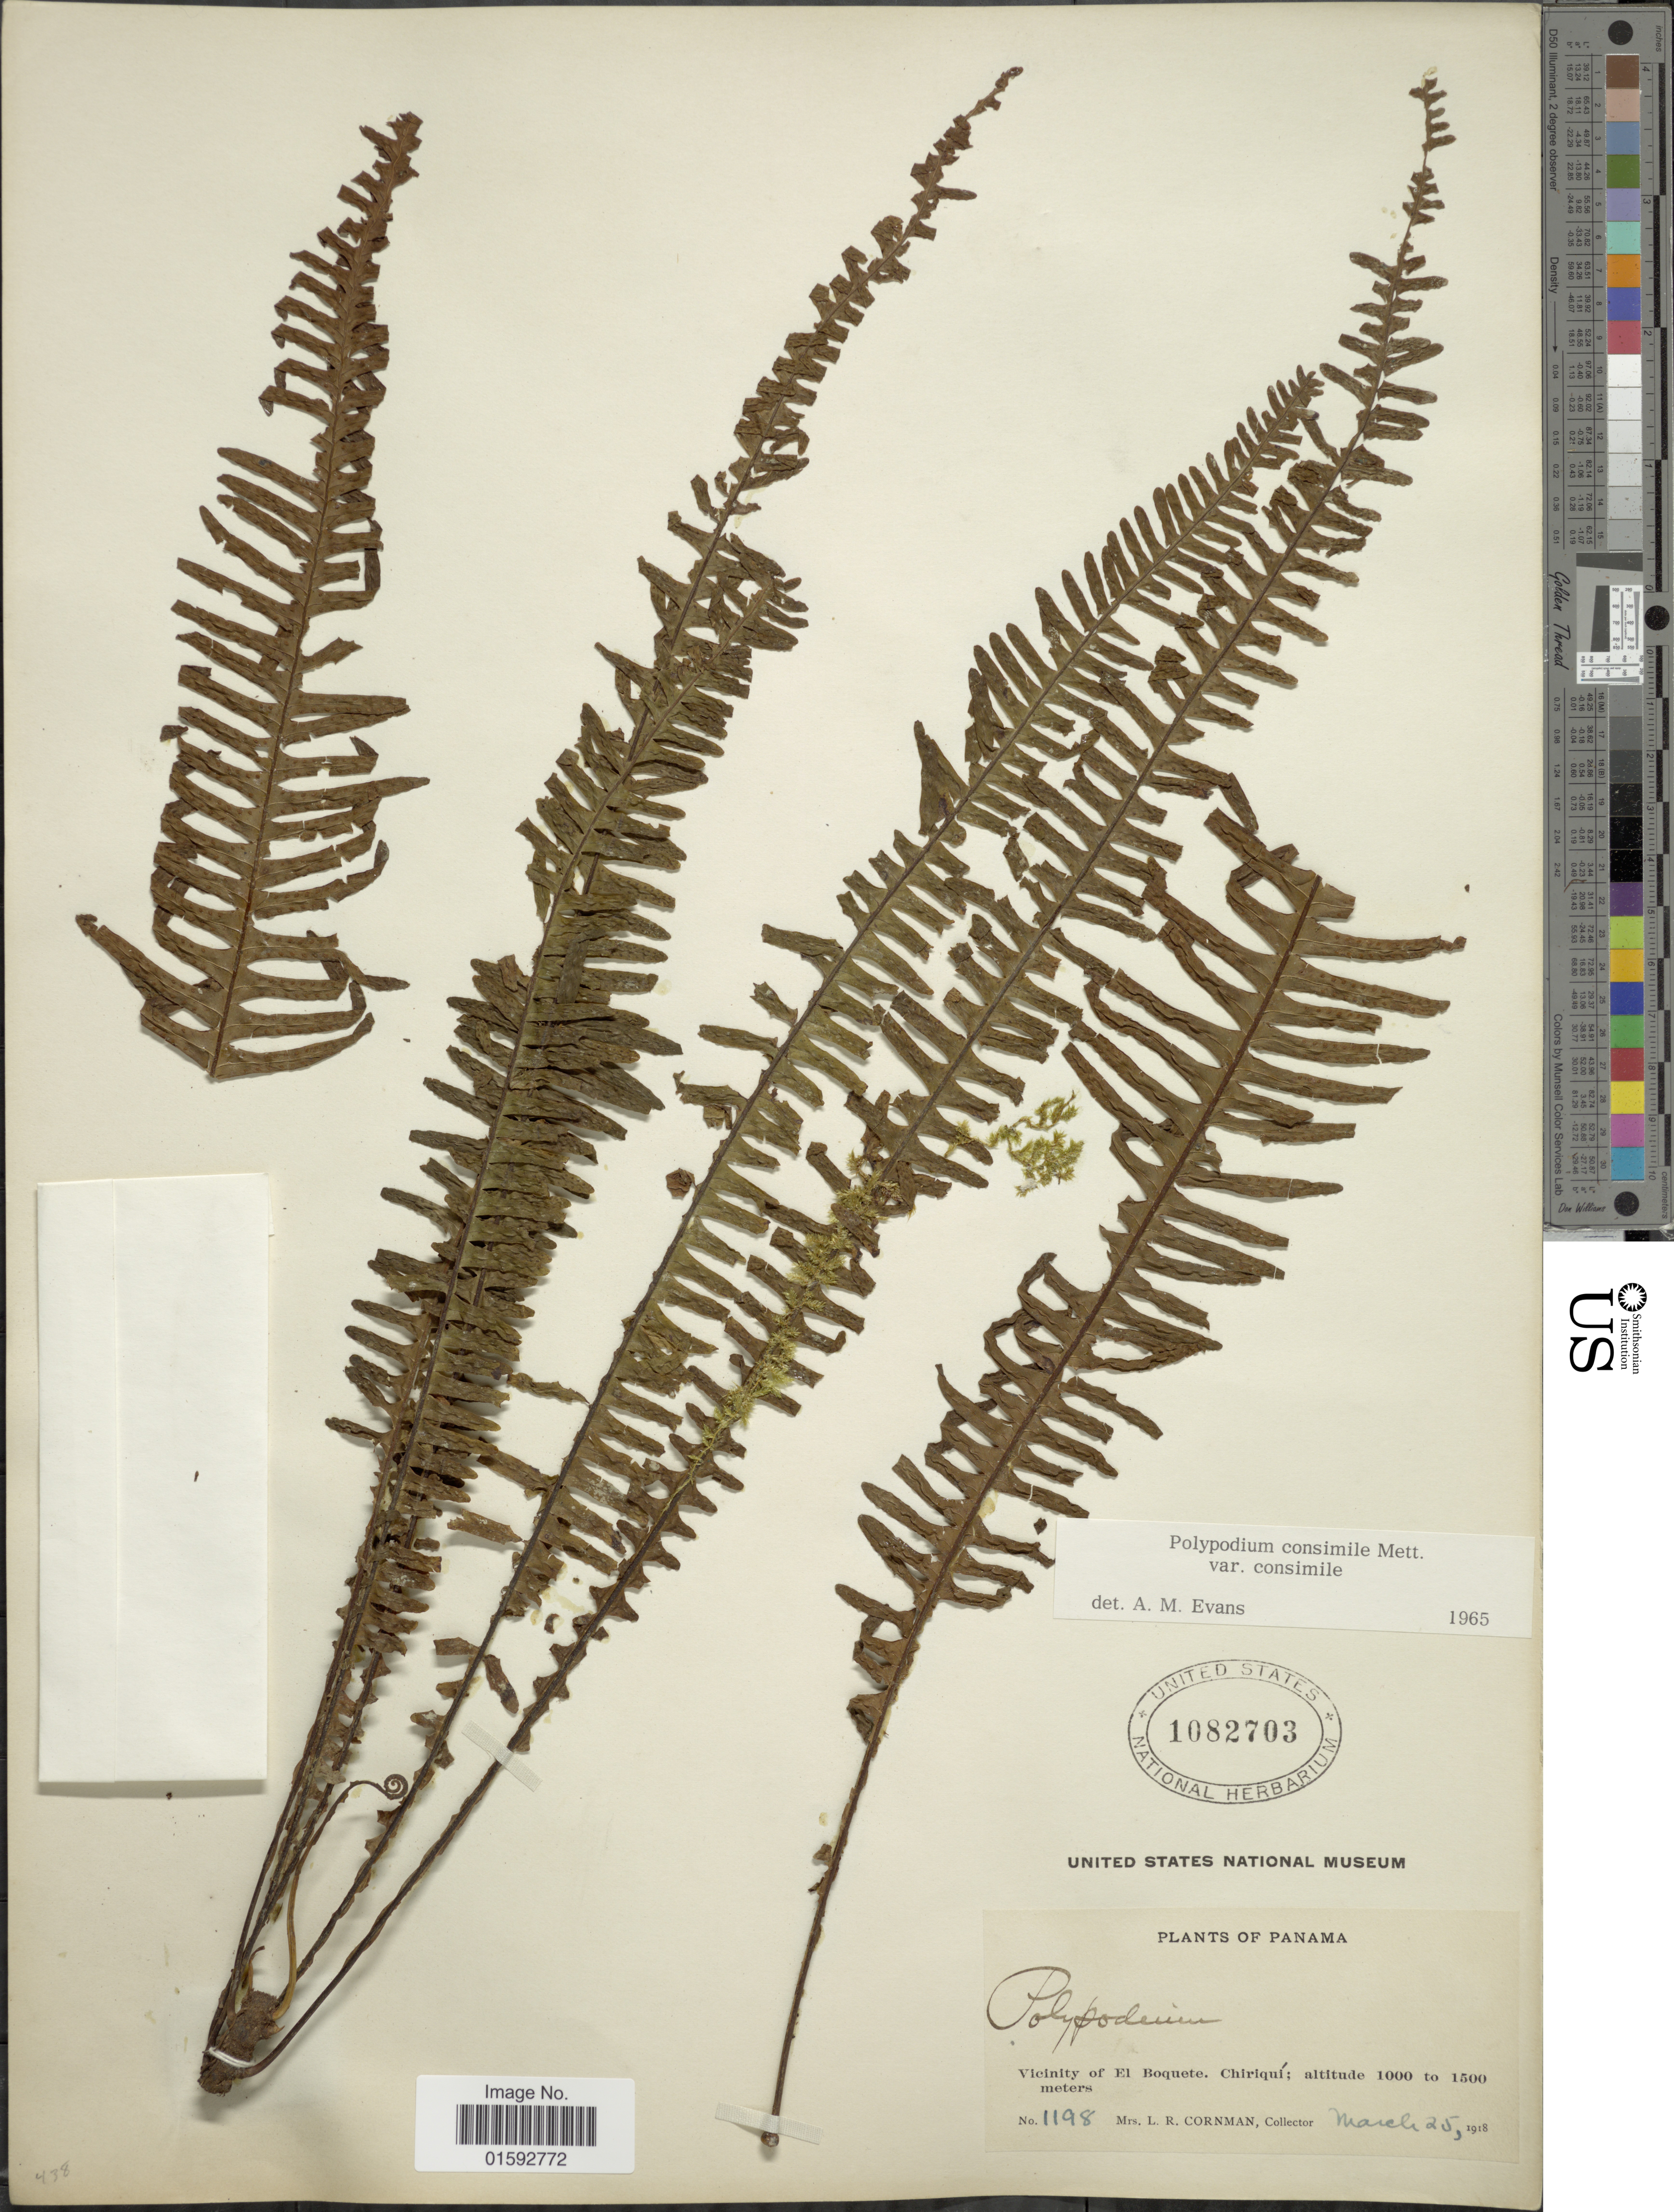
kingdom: Plantae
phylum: Tracheophyta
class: Polypodiopsida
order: Polypodiales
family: Polypodiaceae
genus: Pecluma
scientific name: Pecluma consimilis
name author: (Mett.) M.G. Price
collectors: L. Cornman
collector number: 1198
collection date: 1918-03-25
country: Panama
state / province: Chiriqui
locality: Vicinity of El Boquete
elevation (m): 1000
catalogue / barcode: US 1082703